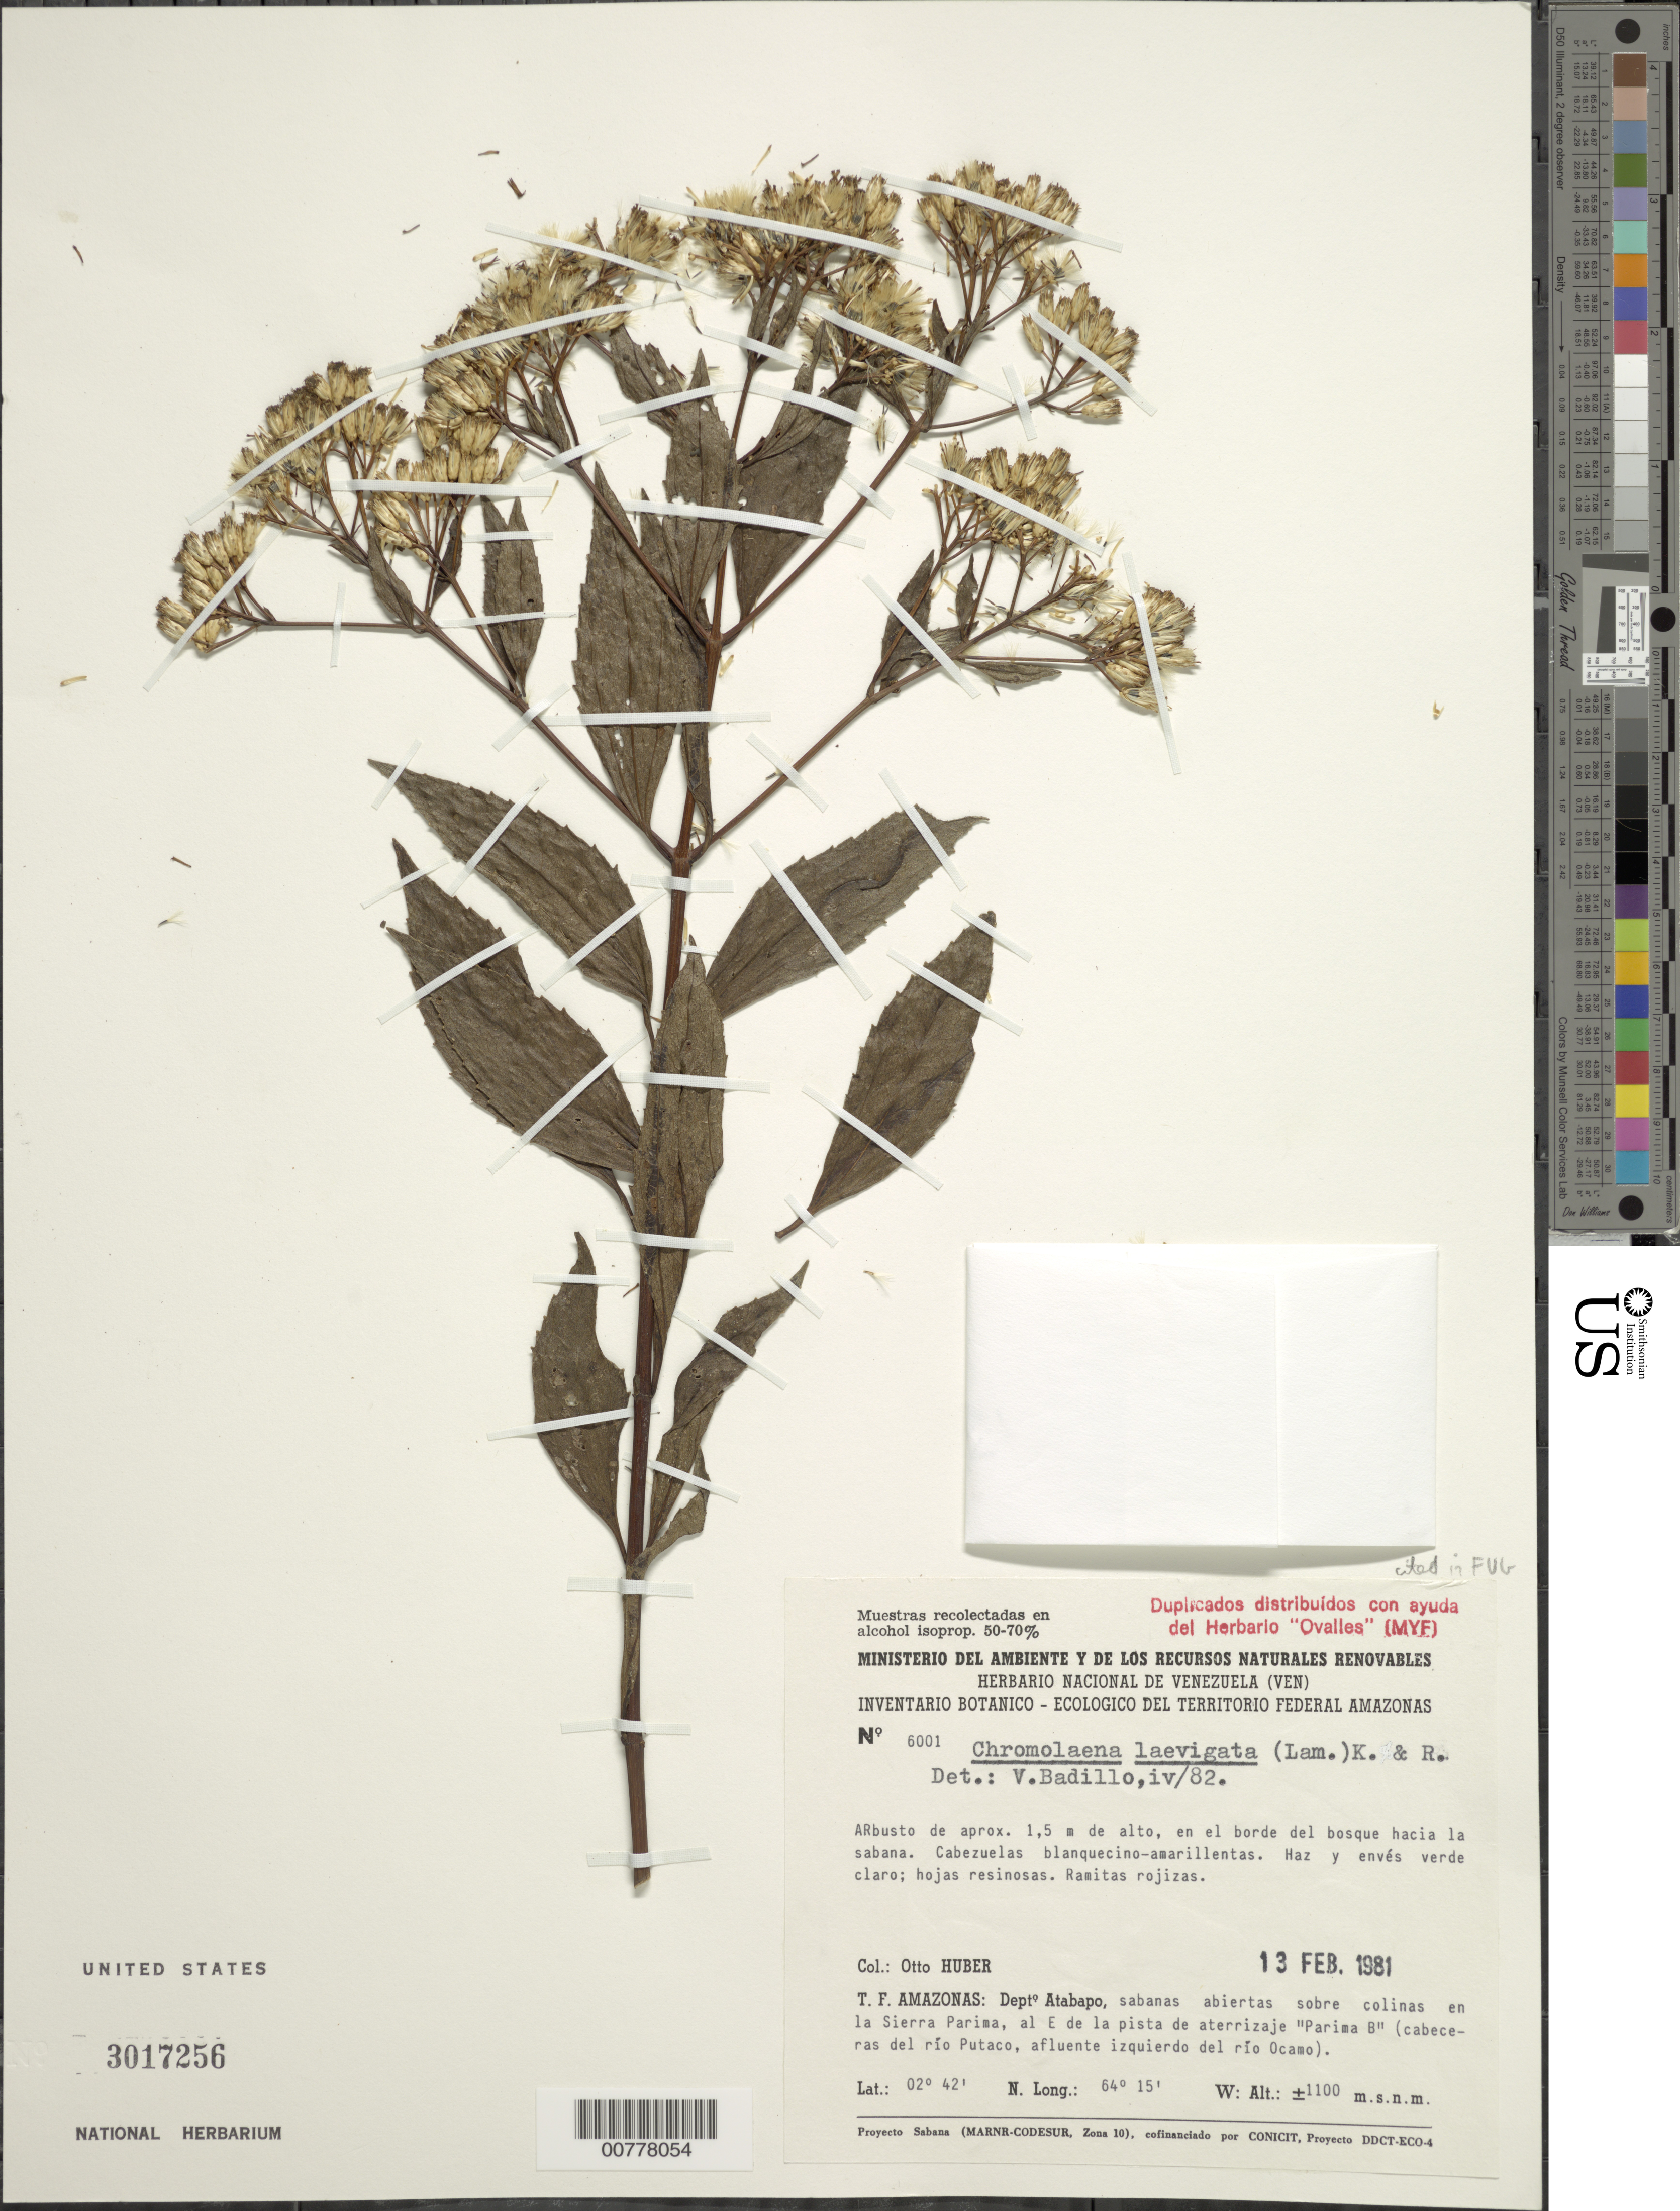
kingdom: Plantae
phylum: Tracheophyta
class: Magnoliopsida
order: Asterales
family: Asteraceae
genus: Chromolaena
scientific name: Chromolaena laevigata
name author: (Lam.) R.M. King & H. Rob.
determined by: Badillo, V. M.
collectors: O. Huber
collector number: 6001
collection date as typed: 13-Feb-81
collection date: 1981-02-13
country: Venezuela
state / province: Amazonas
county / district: Atabapo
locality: Sierra Parima, E de la pista de aterrizaje "Parima B" (cabeceras del Río Putaco, afluente izquierdo del Río Ocamo)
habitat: Forest at edge of savanna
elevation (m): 1100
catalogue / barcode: US 3017256